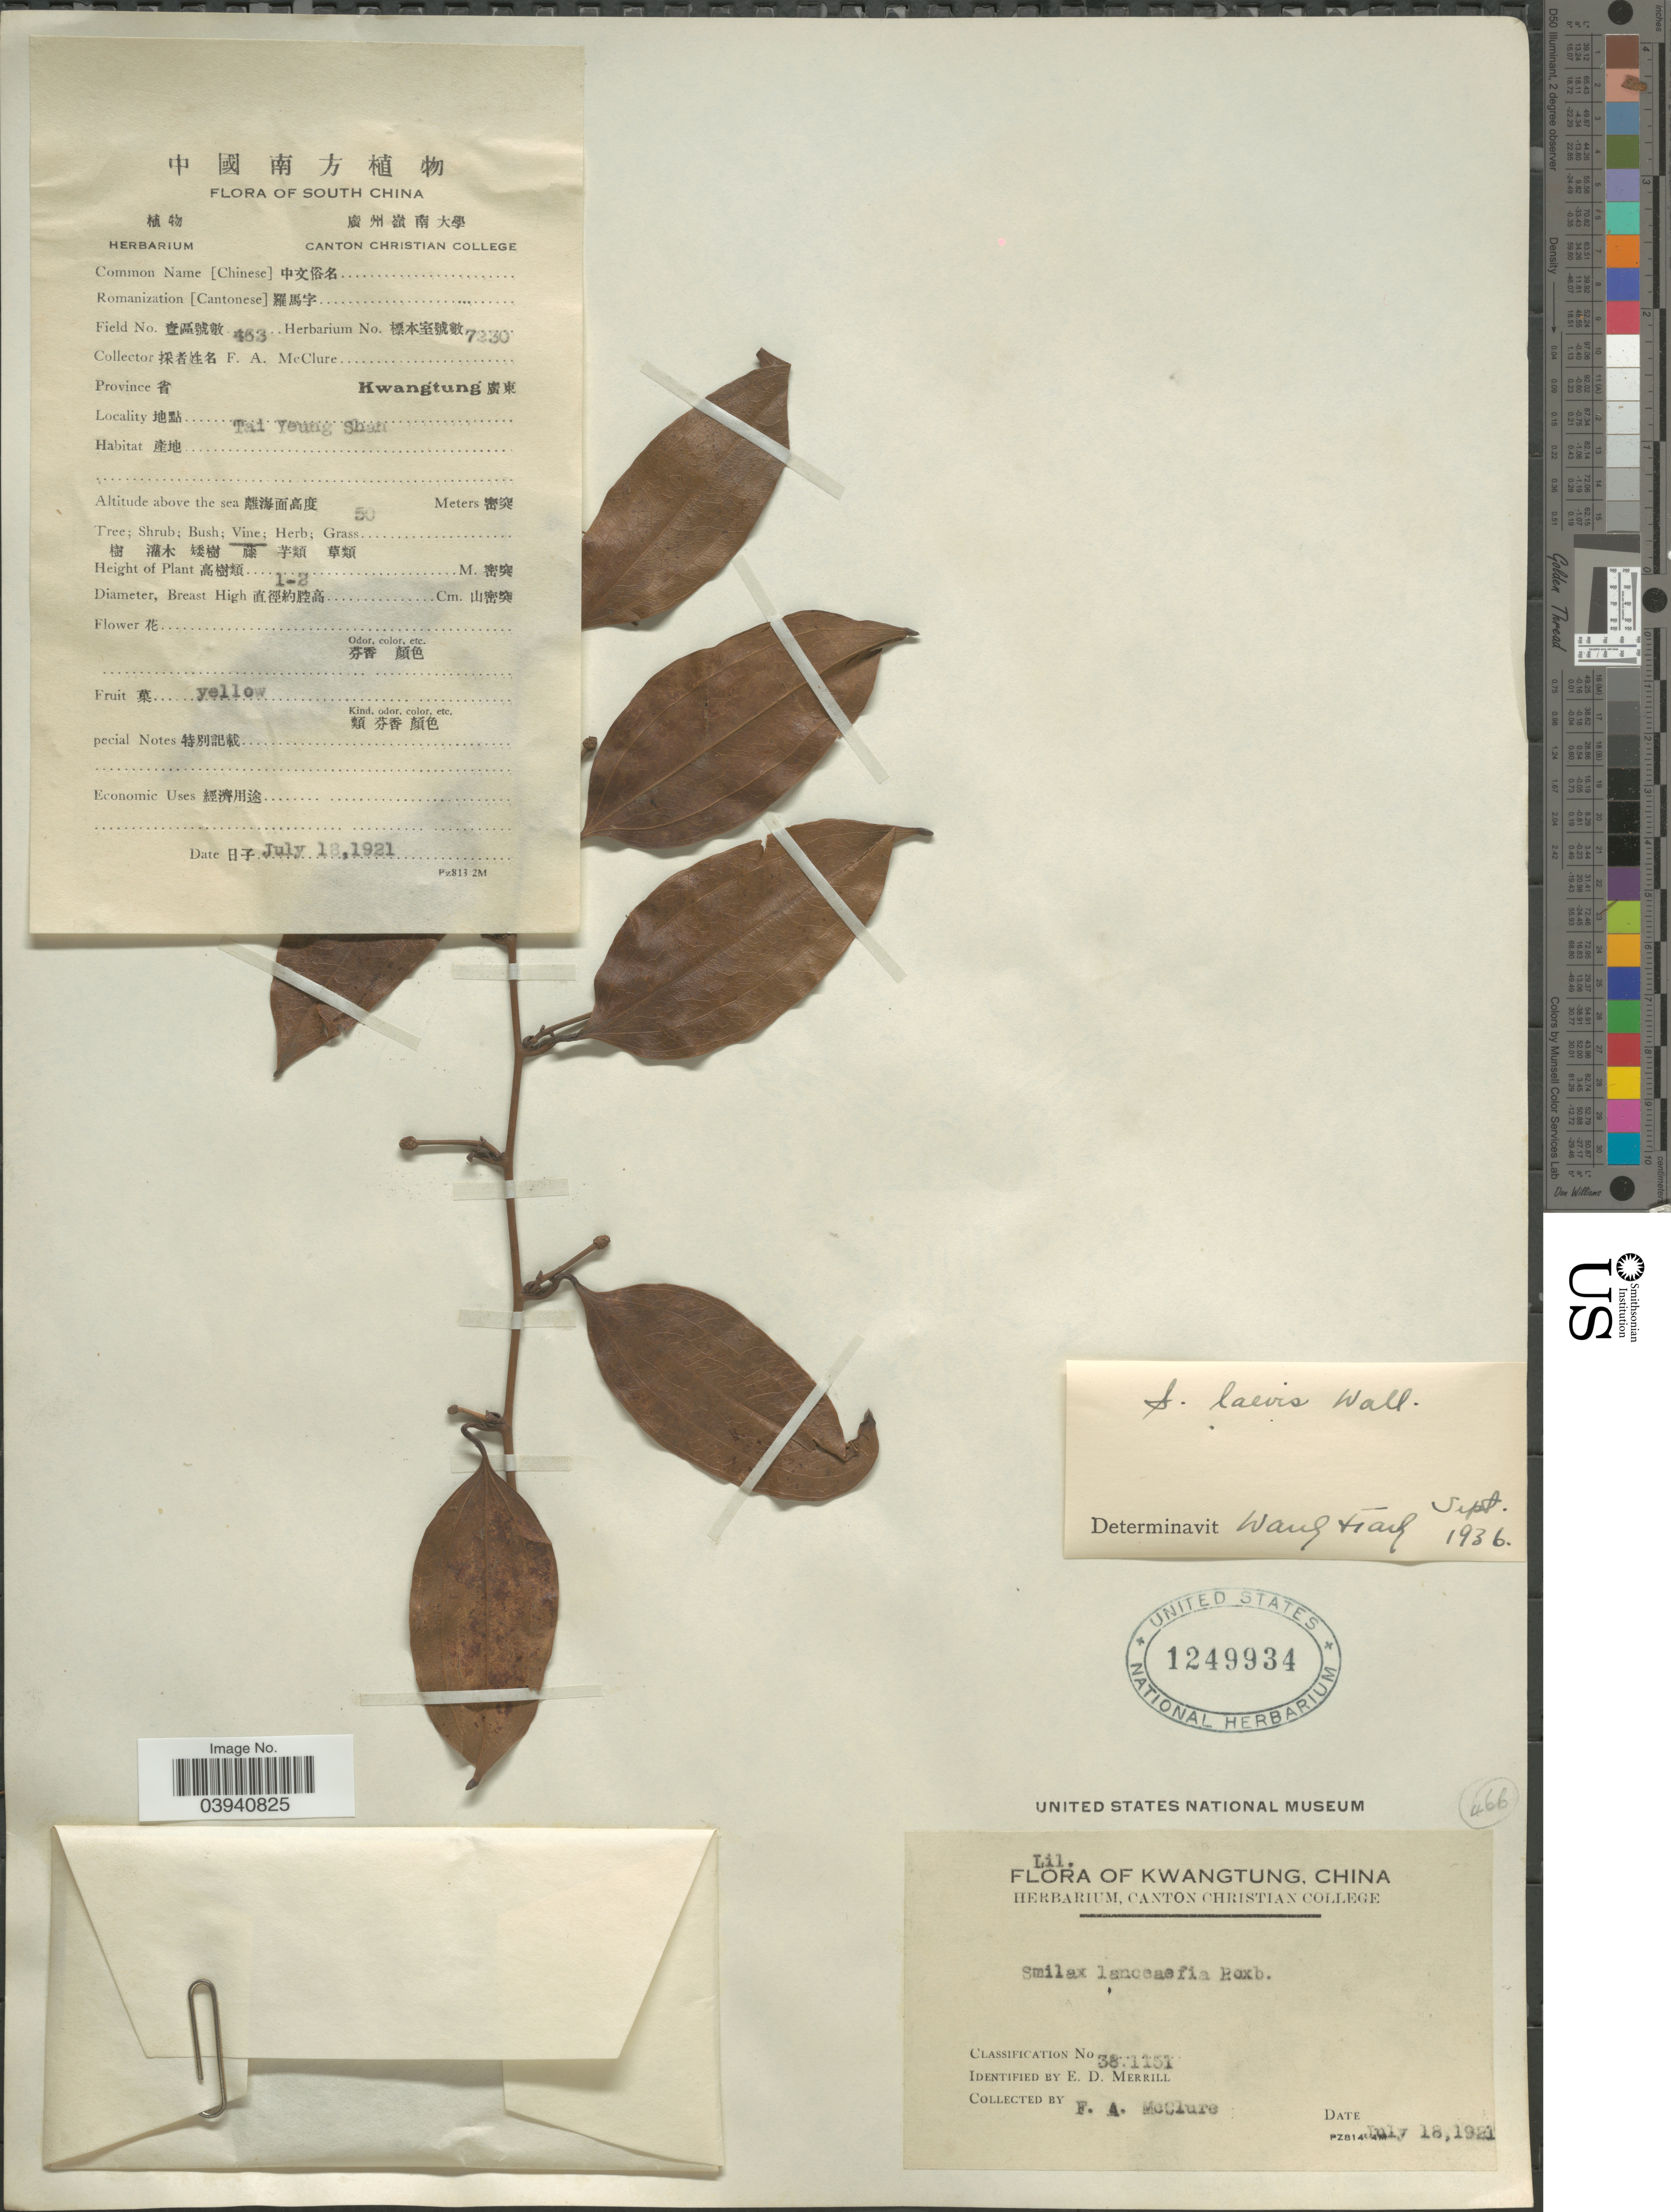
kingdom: Plantae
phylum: Tracheophyta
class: Liliopsida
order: Liliales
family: Smilacaceae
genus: Smilax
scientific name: Smilax laevis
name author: Wall. ex A. DC.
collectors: F. A. McClure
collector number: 463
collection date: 1921-07-18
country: China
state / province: Guangdong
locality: Kwangtung. South China. Kwangtung X. Tai Yeung Shan.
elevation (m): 50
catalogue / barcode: US 1249934